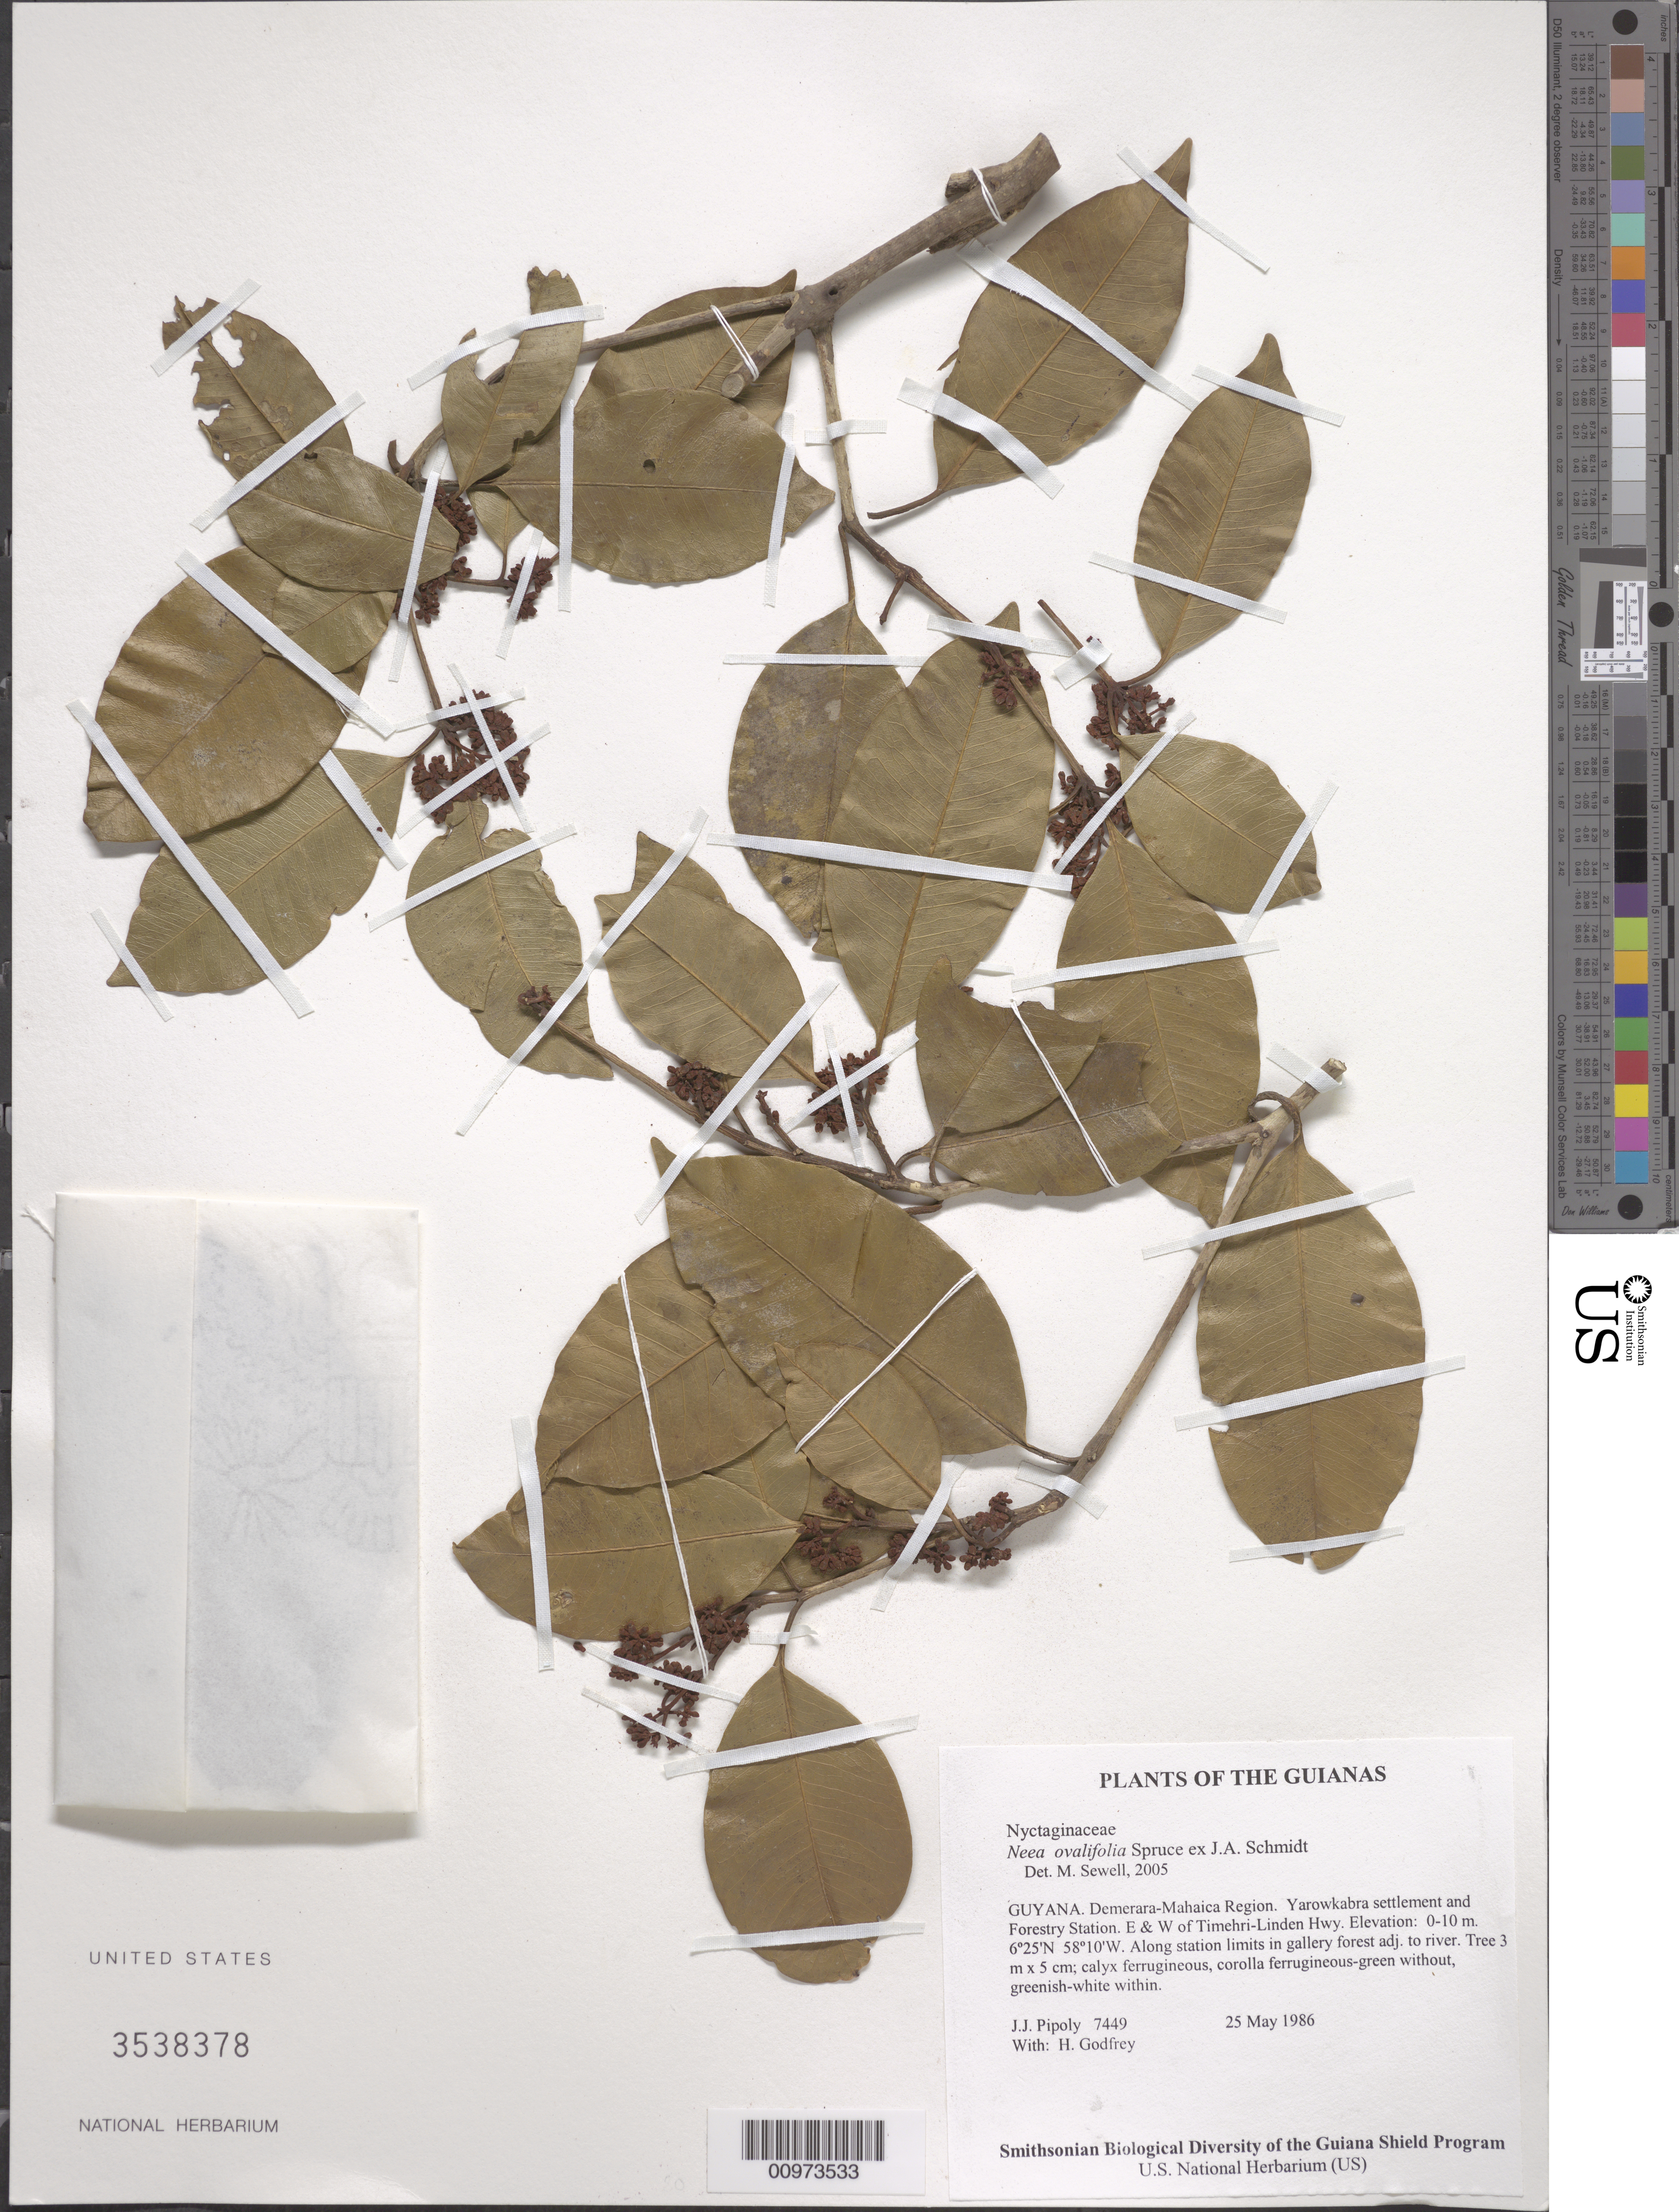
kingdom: Plantae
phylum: Tracheophyta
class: Magnoliopsida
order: Caryophyllales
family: Nyctaginaceae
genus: Neea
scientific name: Neea ovalifolia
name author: Spruce ex J.A. Schmidt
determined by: Sewell, M.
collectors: J. J. Pipoly & H. Godfrey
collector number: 7449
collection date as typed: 25 May 1986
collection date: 1986-05-25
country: Guyana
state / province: Demerara-Mahaica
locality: Yarowkabra settlement and Forestry Station. E & W of Timehri-Linden Hwy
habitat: Along station limits in gallery forest adj. to river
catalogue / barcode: US 3538378